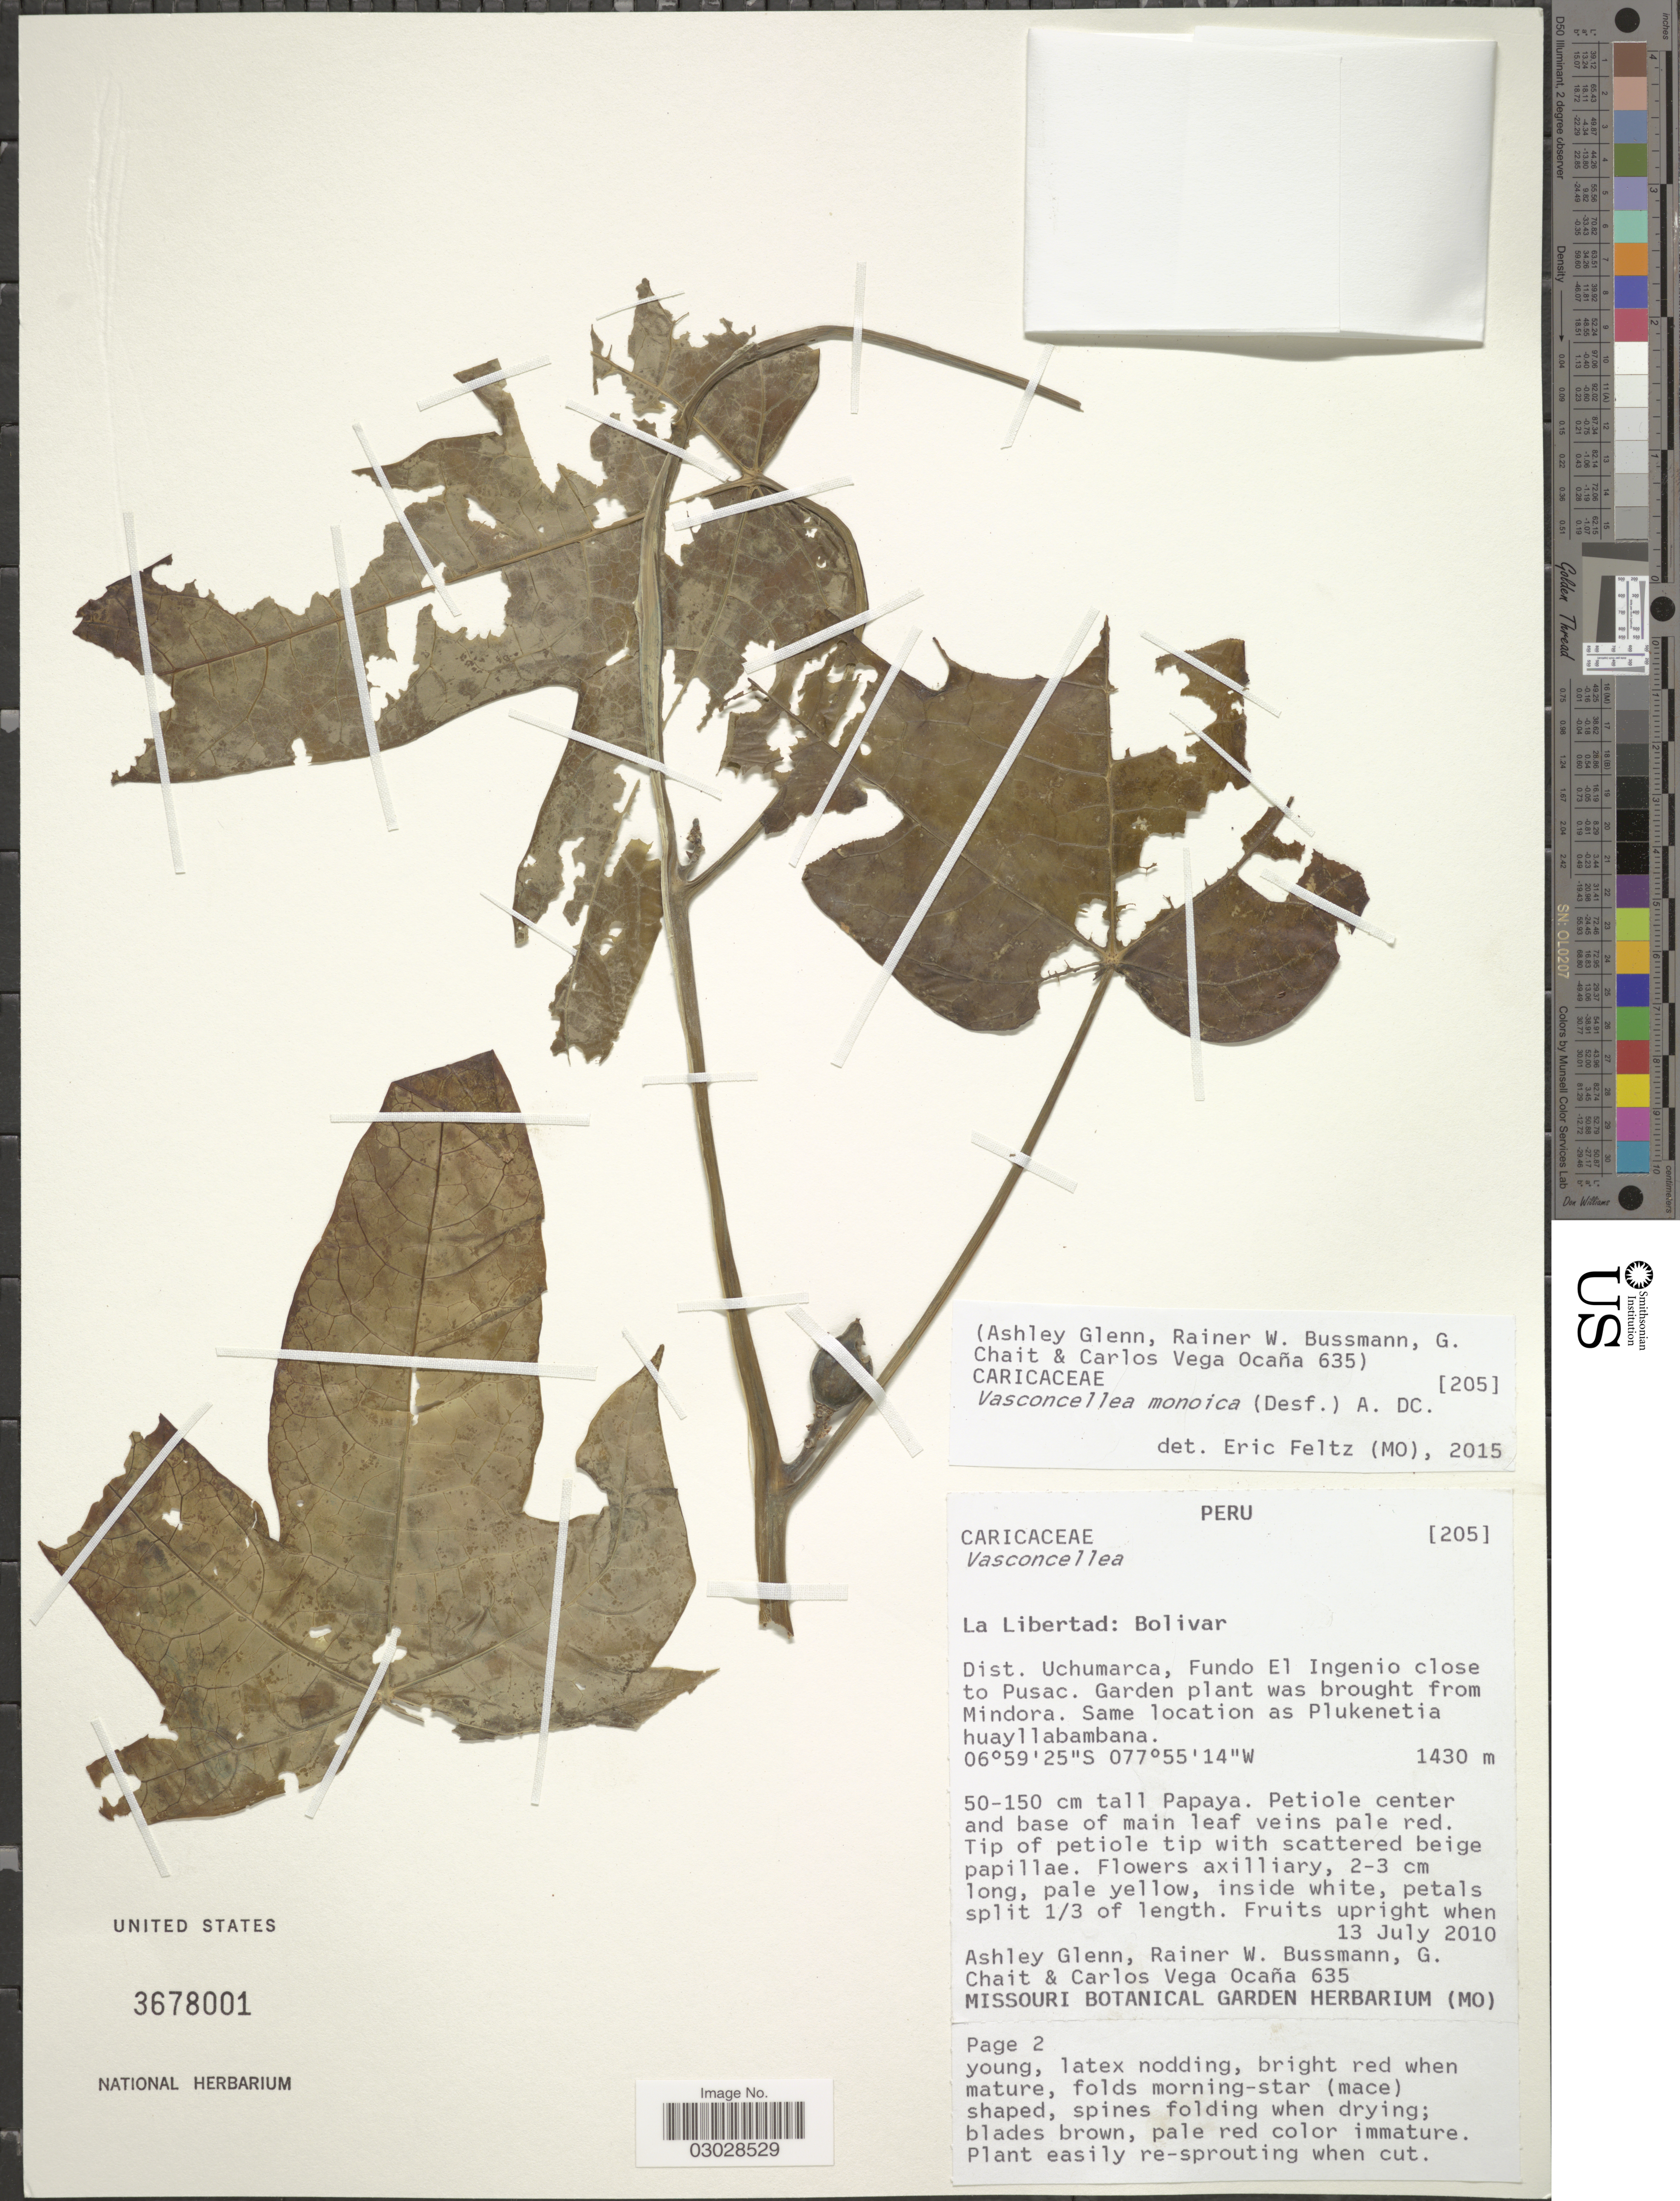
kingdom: Plantae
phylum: Tracheophyta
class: Magnoliopsida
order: Brassicales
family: Caricaceae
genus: Vasconcellea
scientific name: Vasconcellea monoica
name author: (Desf.) A. DC.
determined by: Feltz, E.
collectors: A. Glenn, R. W. Bussmann, G. Chait & C. Ocaña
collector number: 635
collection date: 2010-07-13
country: Peru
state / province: La Libertad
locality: Bolivar, Dist. Uchumarca, Fundo El Ingenio close to Pusac. Garden plant was brought from Mindoro. Same location as Plukenetia huayllabambana.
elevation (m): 1430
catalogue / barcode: US 3678001